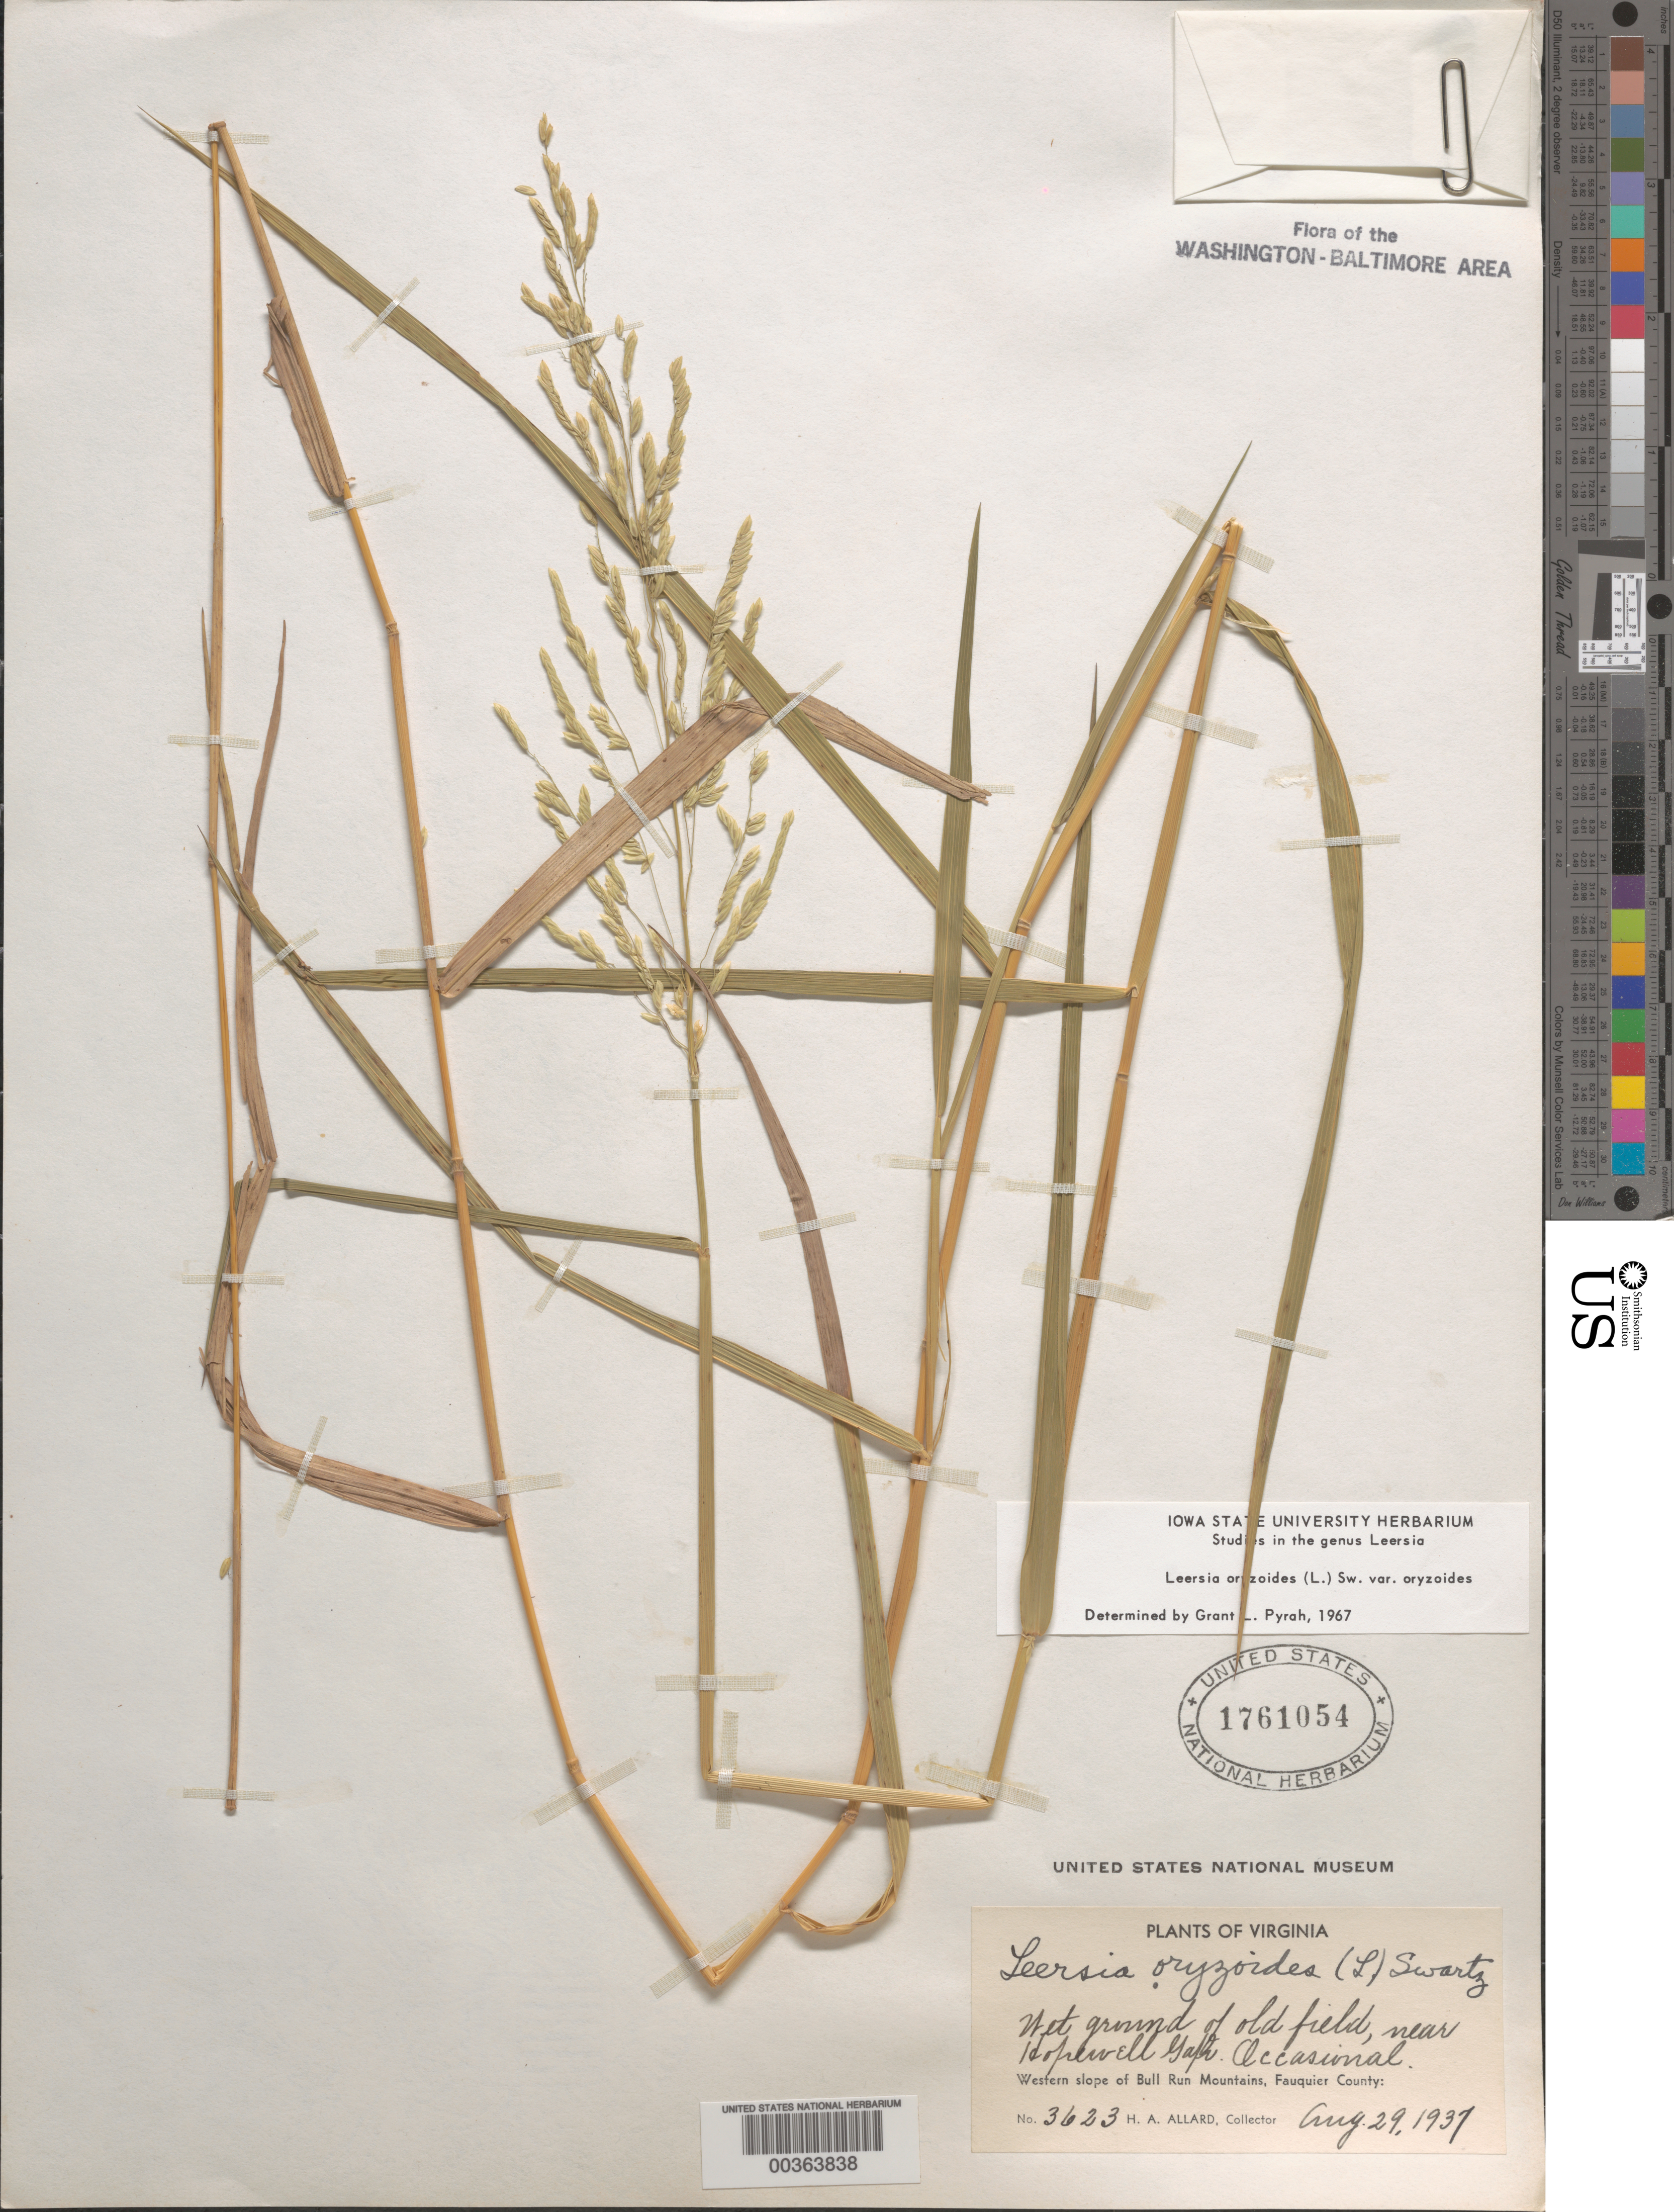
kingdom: Plantae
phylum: Tracheophyta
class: Liliopsida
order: Poales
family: Poaceae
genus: Leersia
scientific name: Leersia oryzoides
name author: (L.) Sw.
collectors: H. A. Allard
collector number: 3623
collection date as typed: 29 Aug 1937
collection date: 1937-08-29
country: United States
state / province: Virginia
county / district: Fauquier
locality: Hopewell Gap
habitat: Wet ground of old field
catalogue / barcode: US 1761054